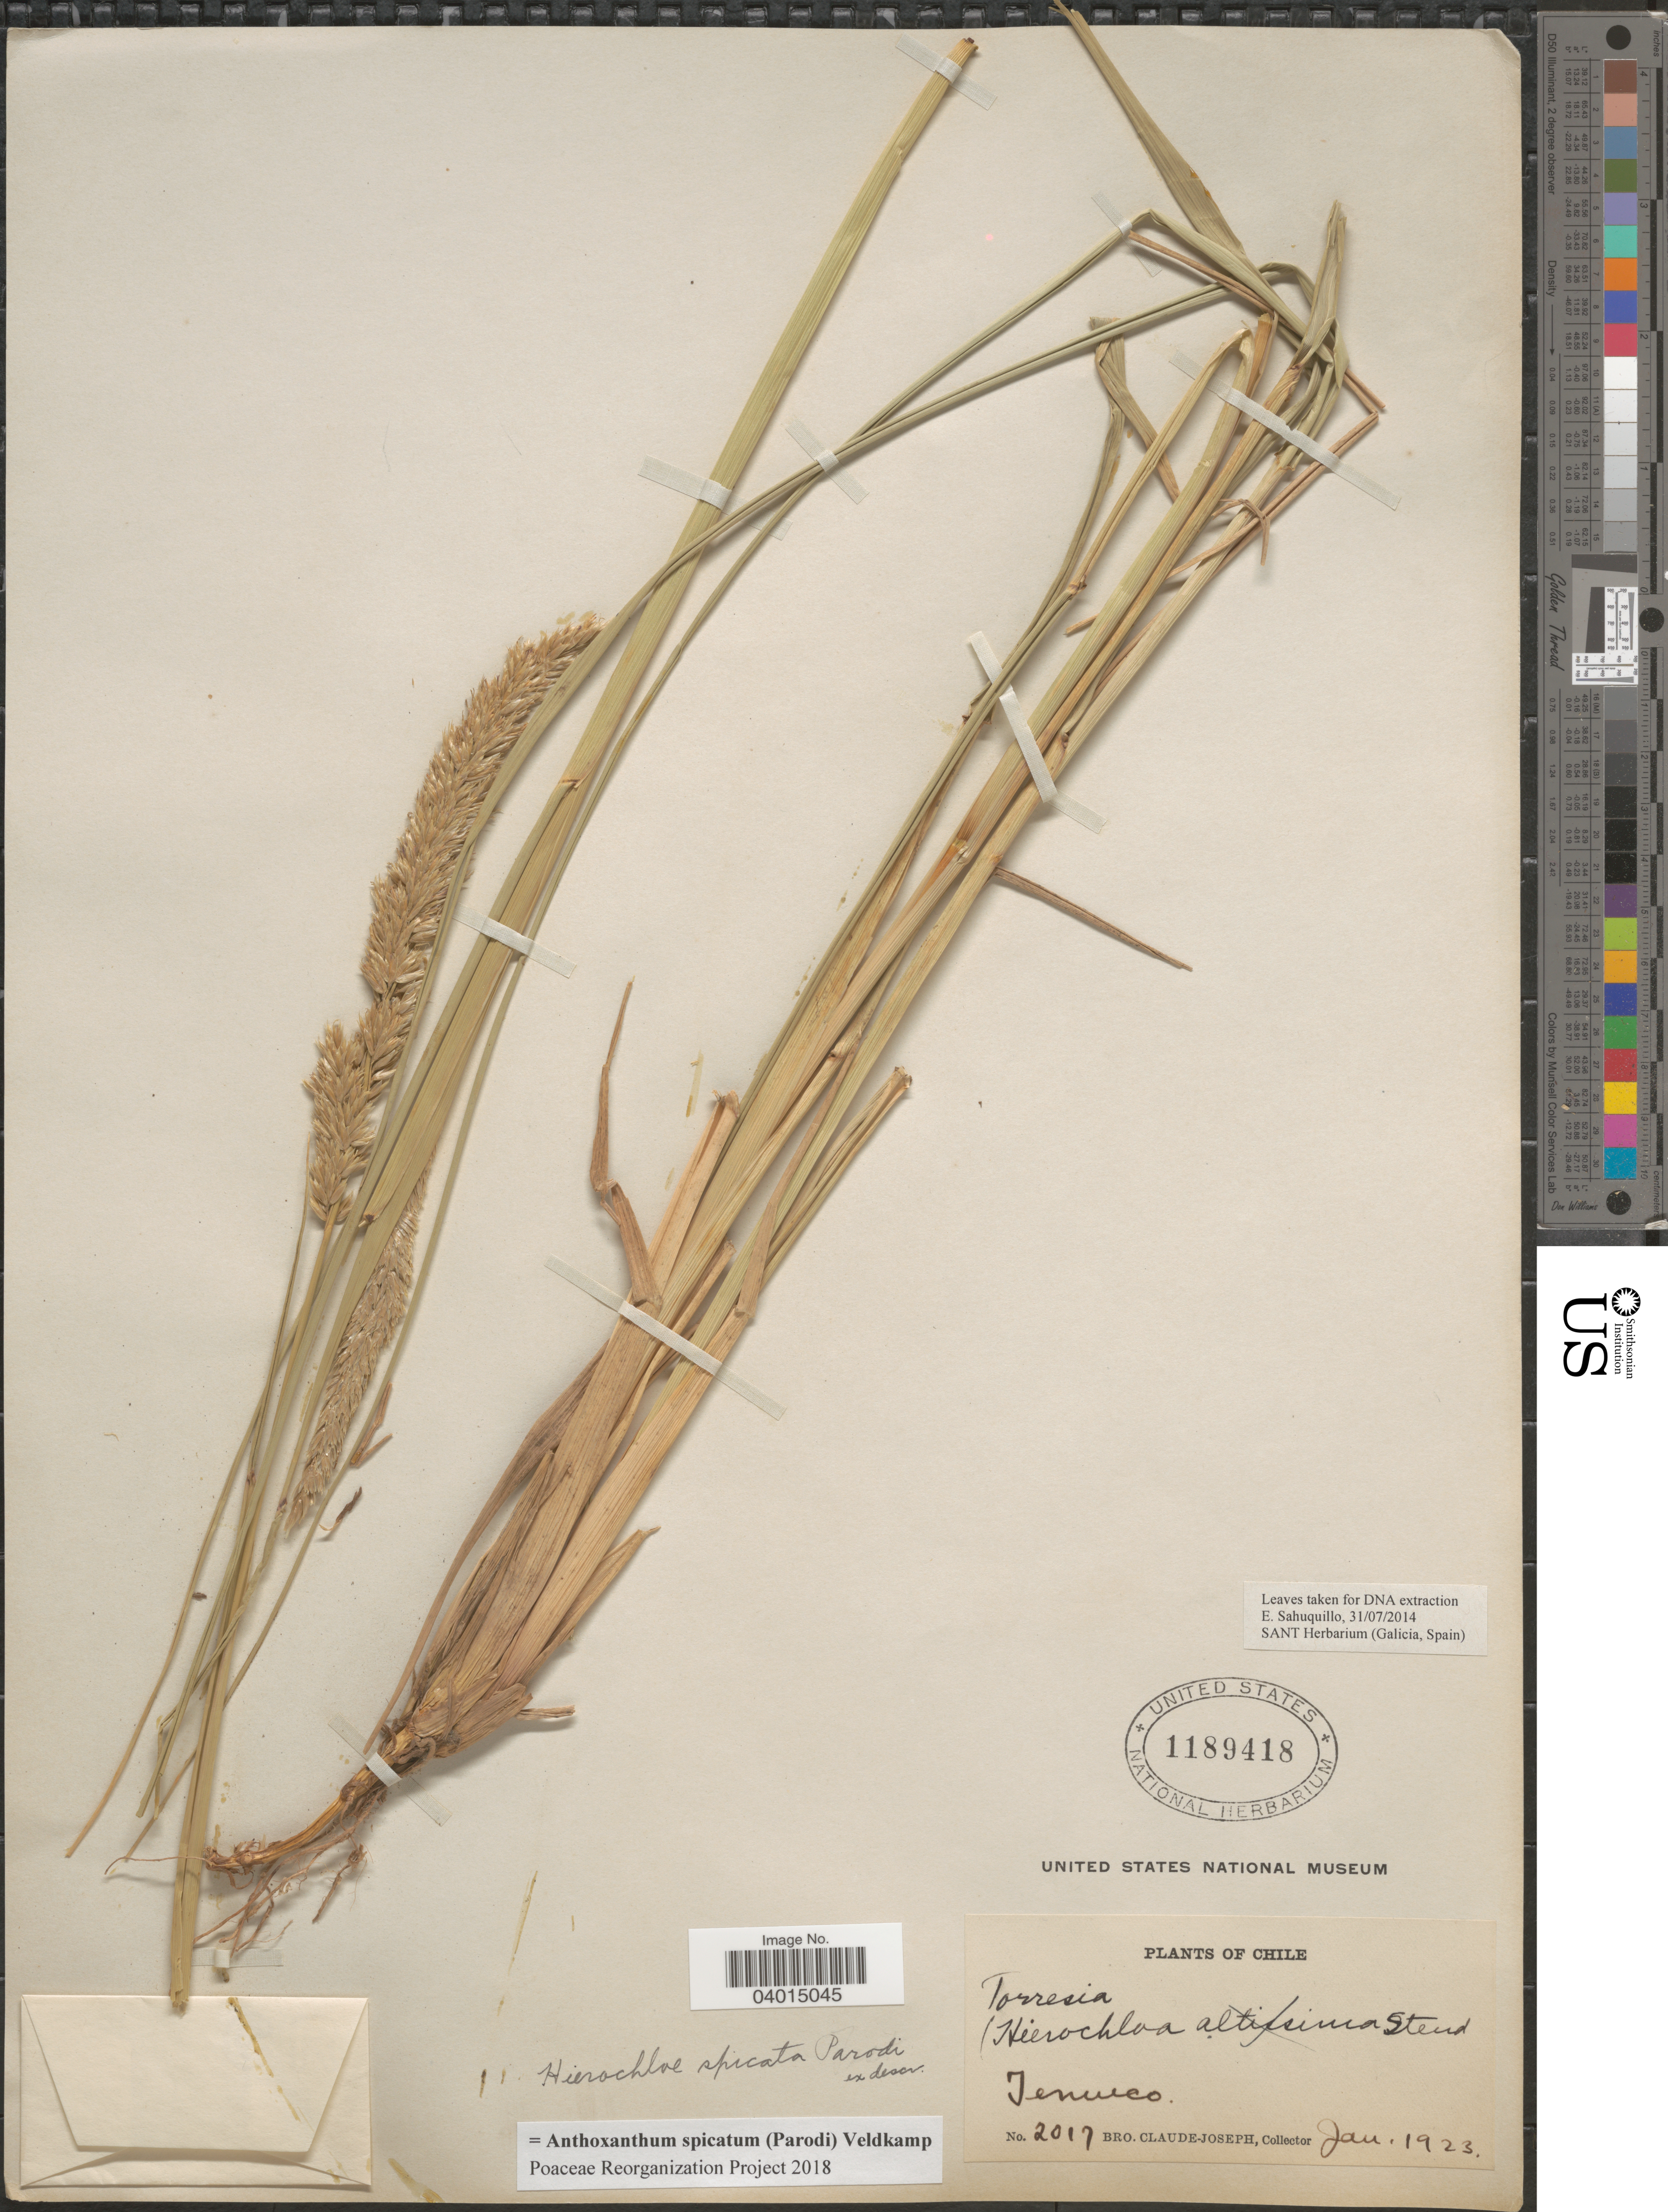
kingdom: Plantae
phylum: Tracheophyta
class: Liliopsida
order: Poales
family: Poaceae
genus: Anthoxanthum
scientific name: Anthoxanthum ultriculatum var. altissimum ined.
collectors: Bro. Claude-Joseph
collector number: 2017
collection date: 1923-01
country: Chile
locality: Temuco.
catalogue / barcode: US 1189418